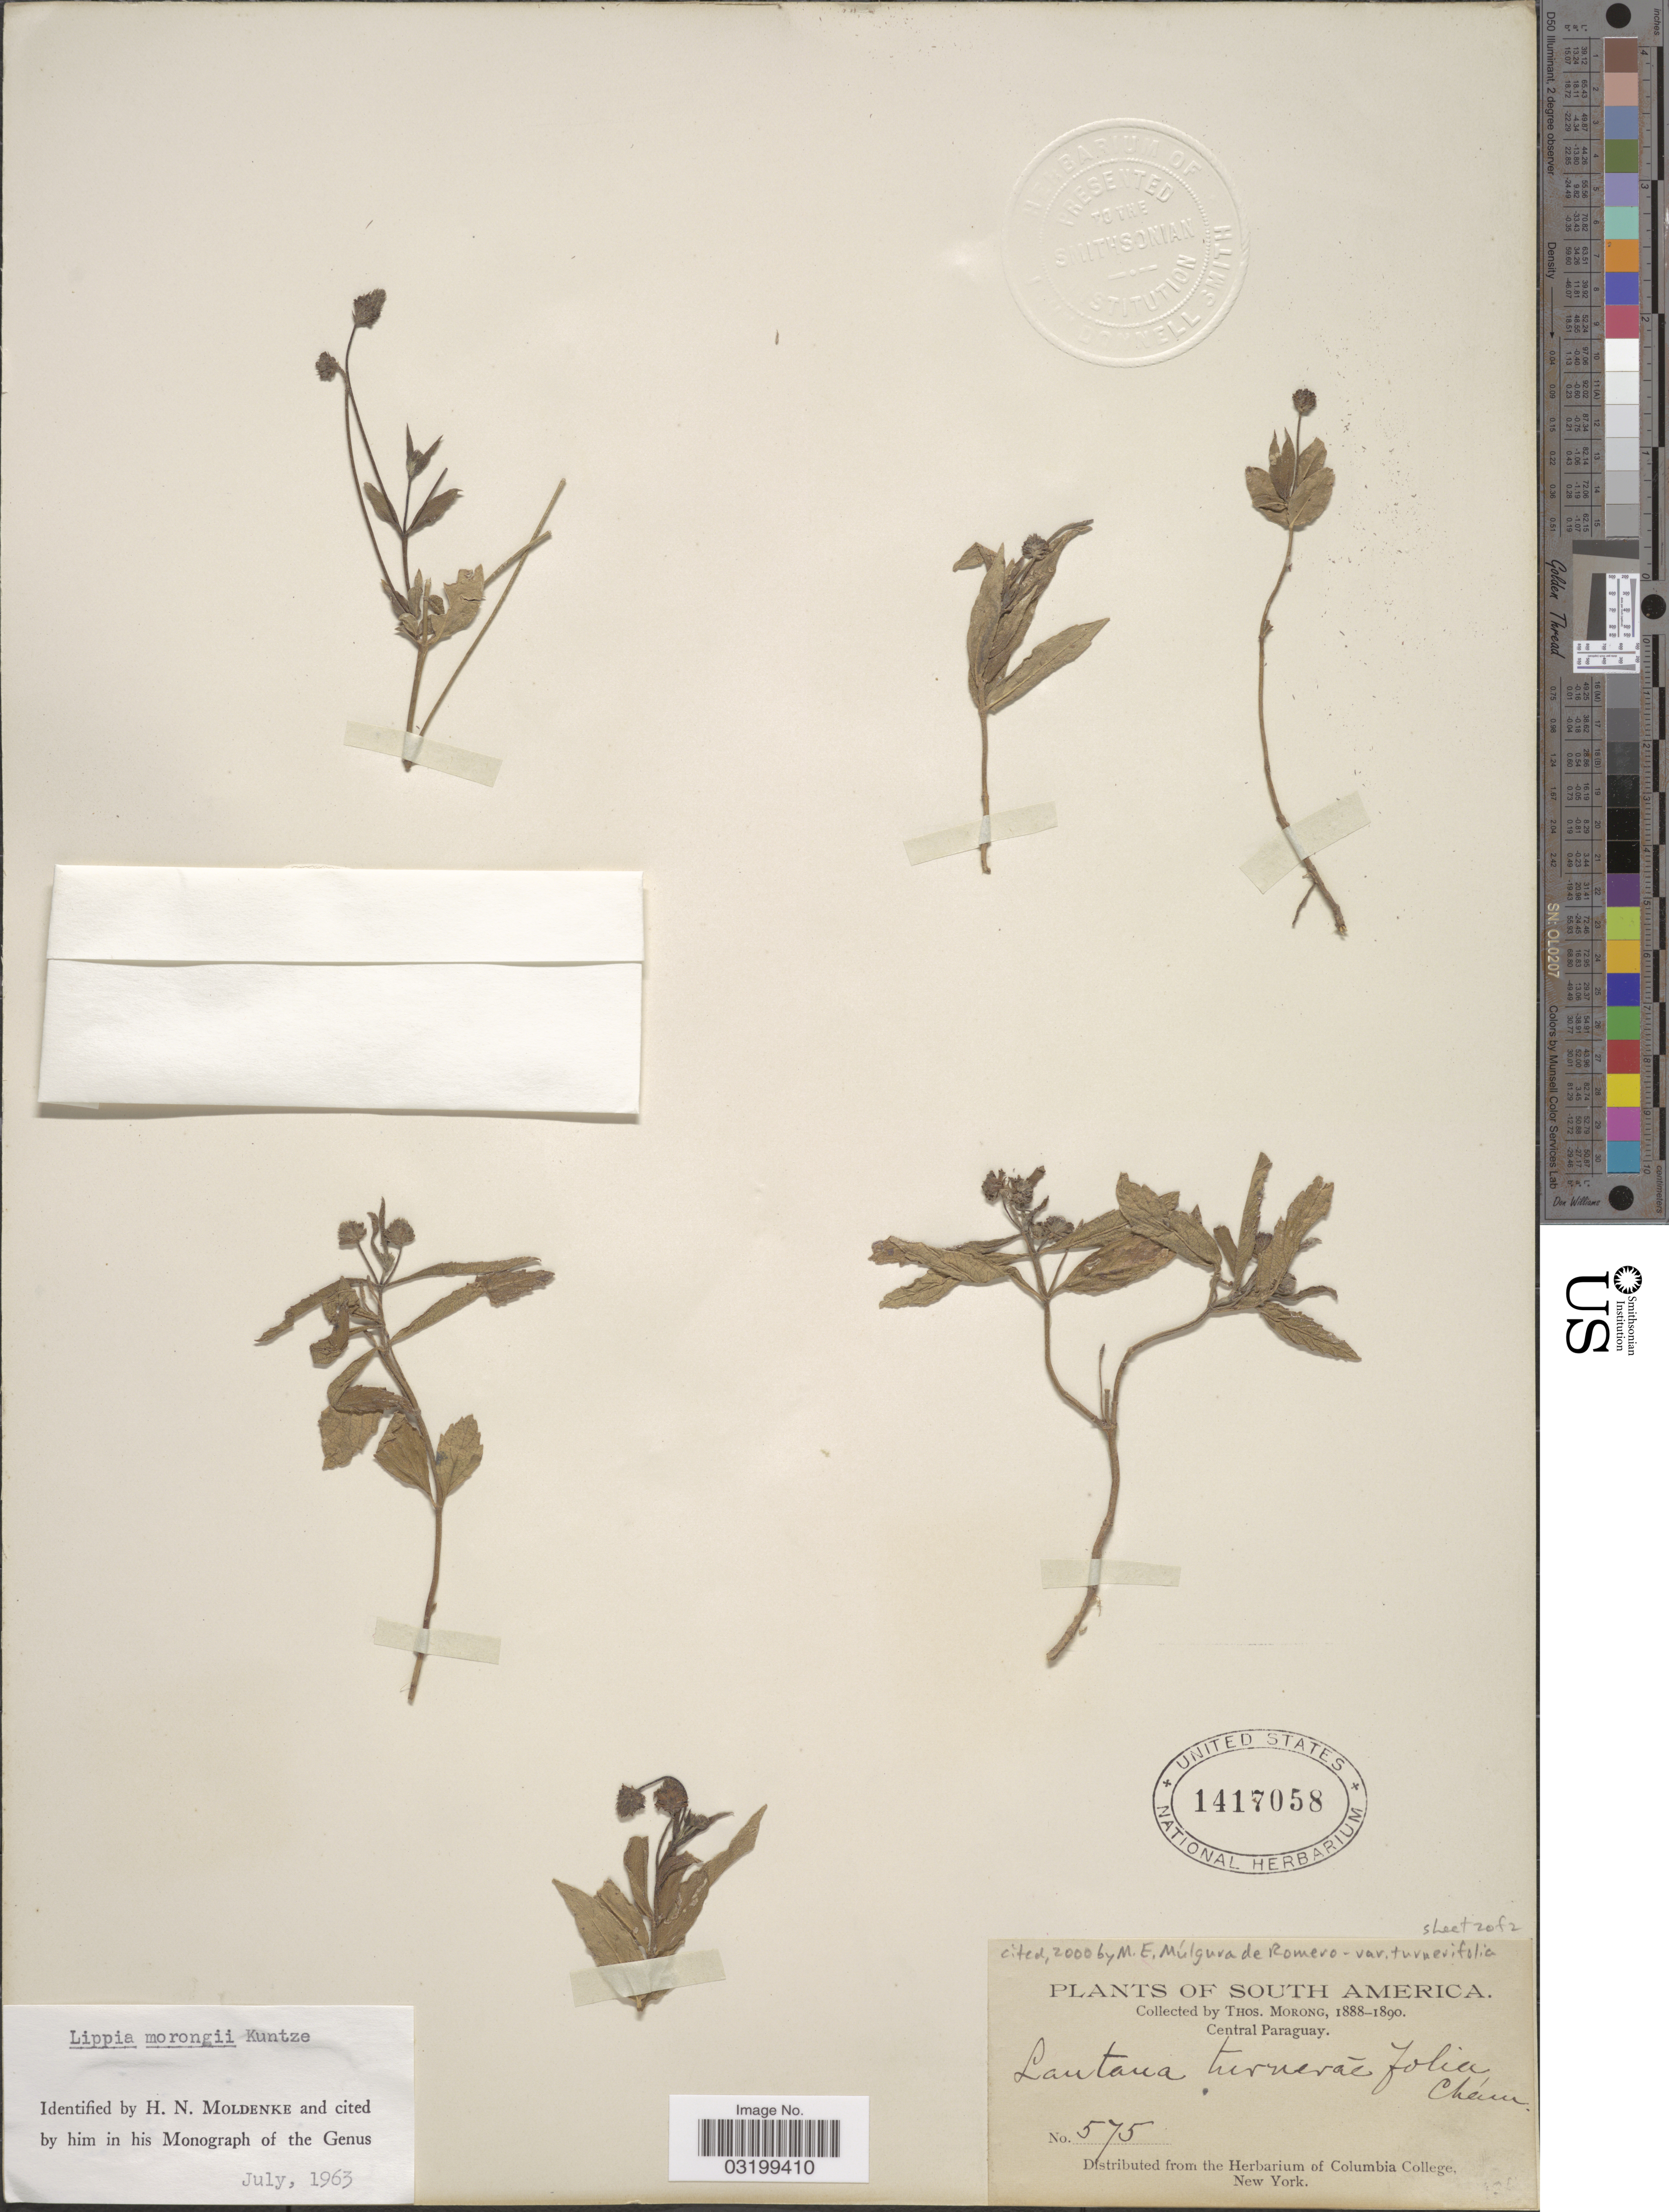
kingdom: Plantae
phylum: Tracheophyta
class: Magnoliopsida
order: Lamiales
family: Verbenaceae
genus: Lippia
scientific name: Lippia turnerifolia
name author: Cham.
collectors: ex herb. T. Morong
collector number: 575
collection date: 1888/1890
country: Paraguay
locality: Central Paraguay.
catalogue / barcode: US 1417058